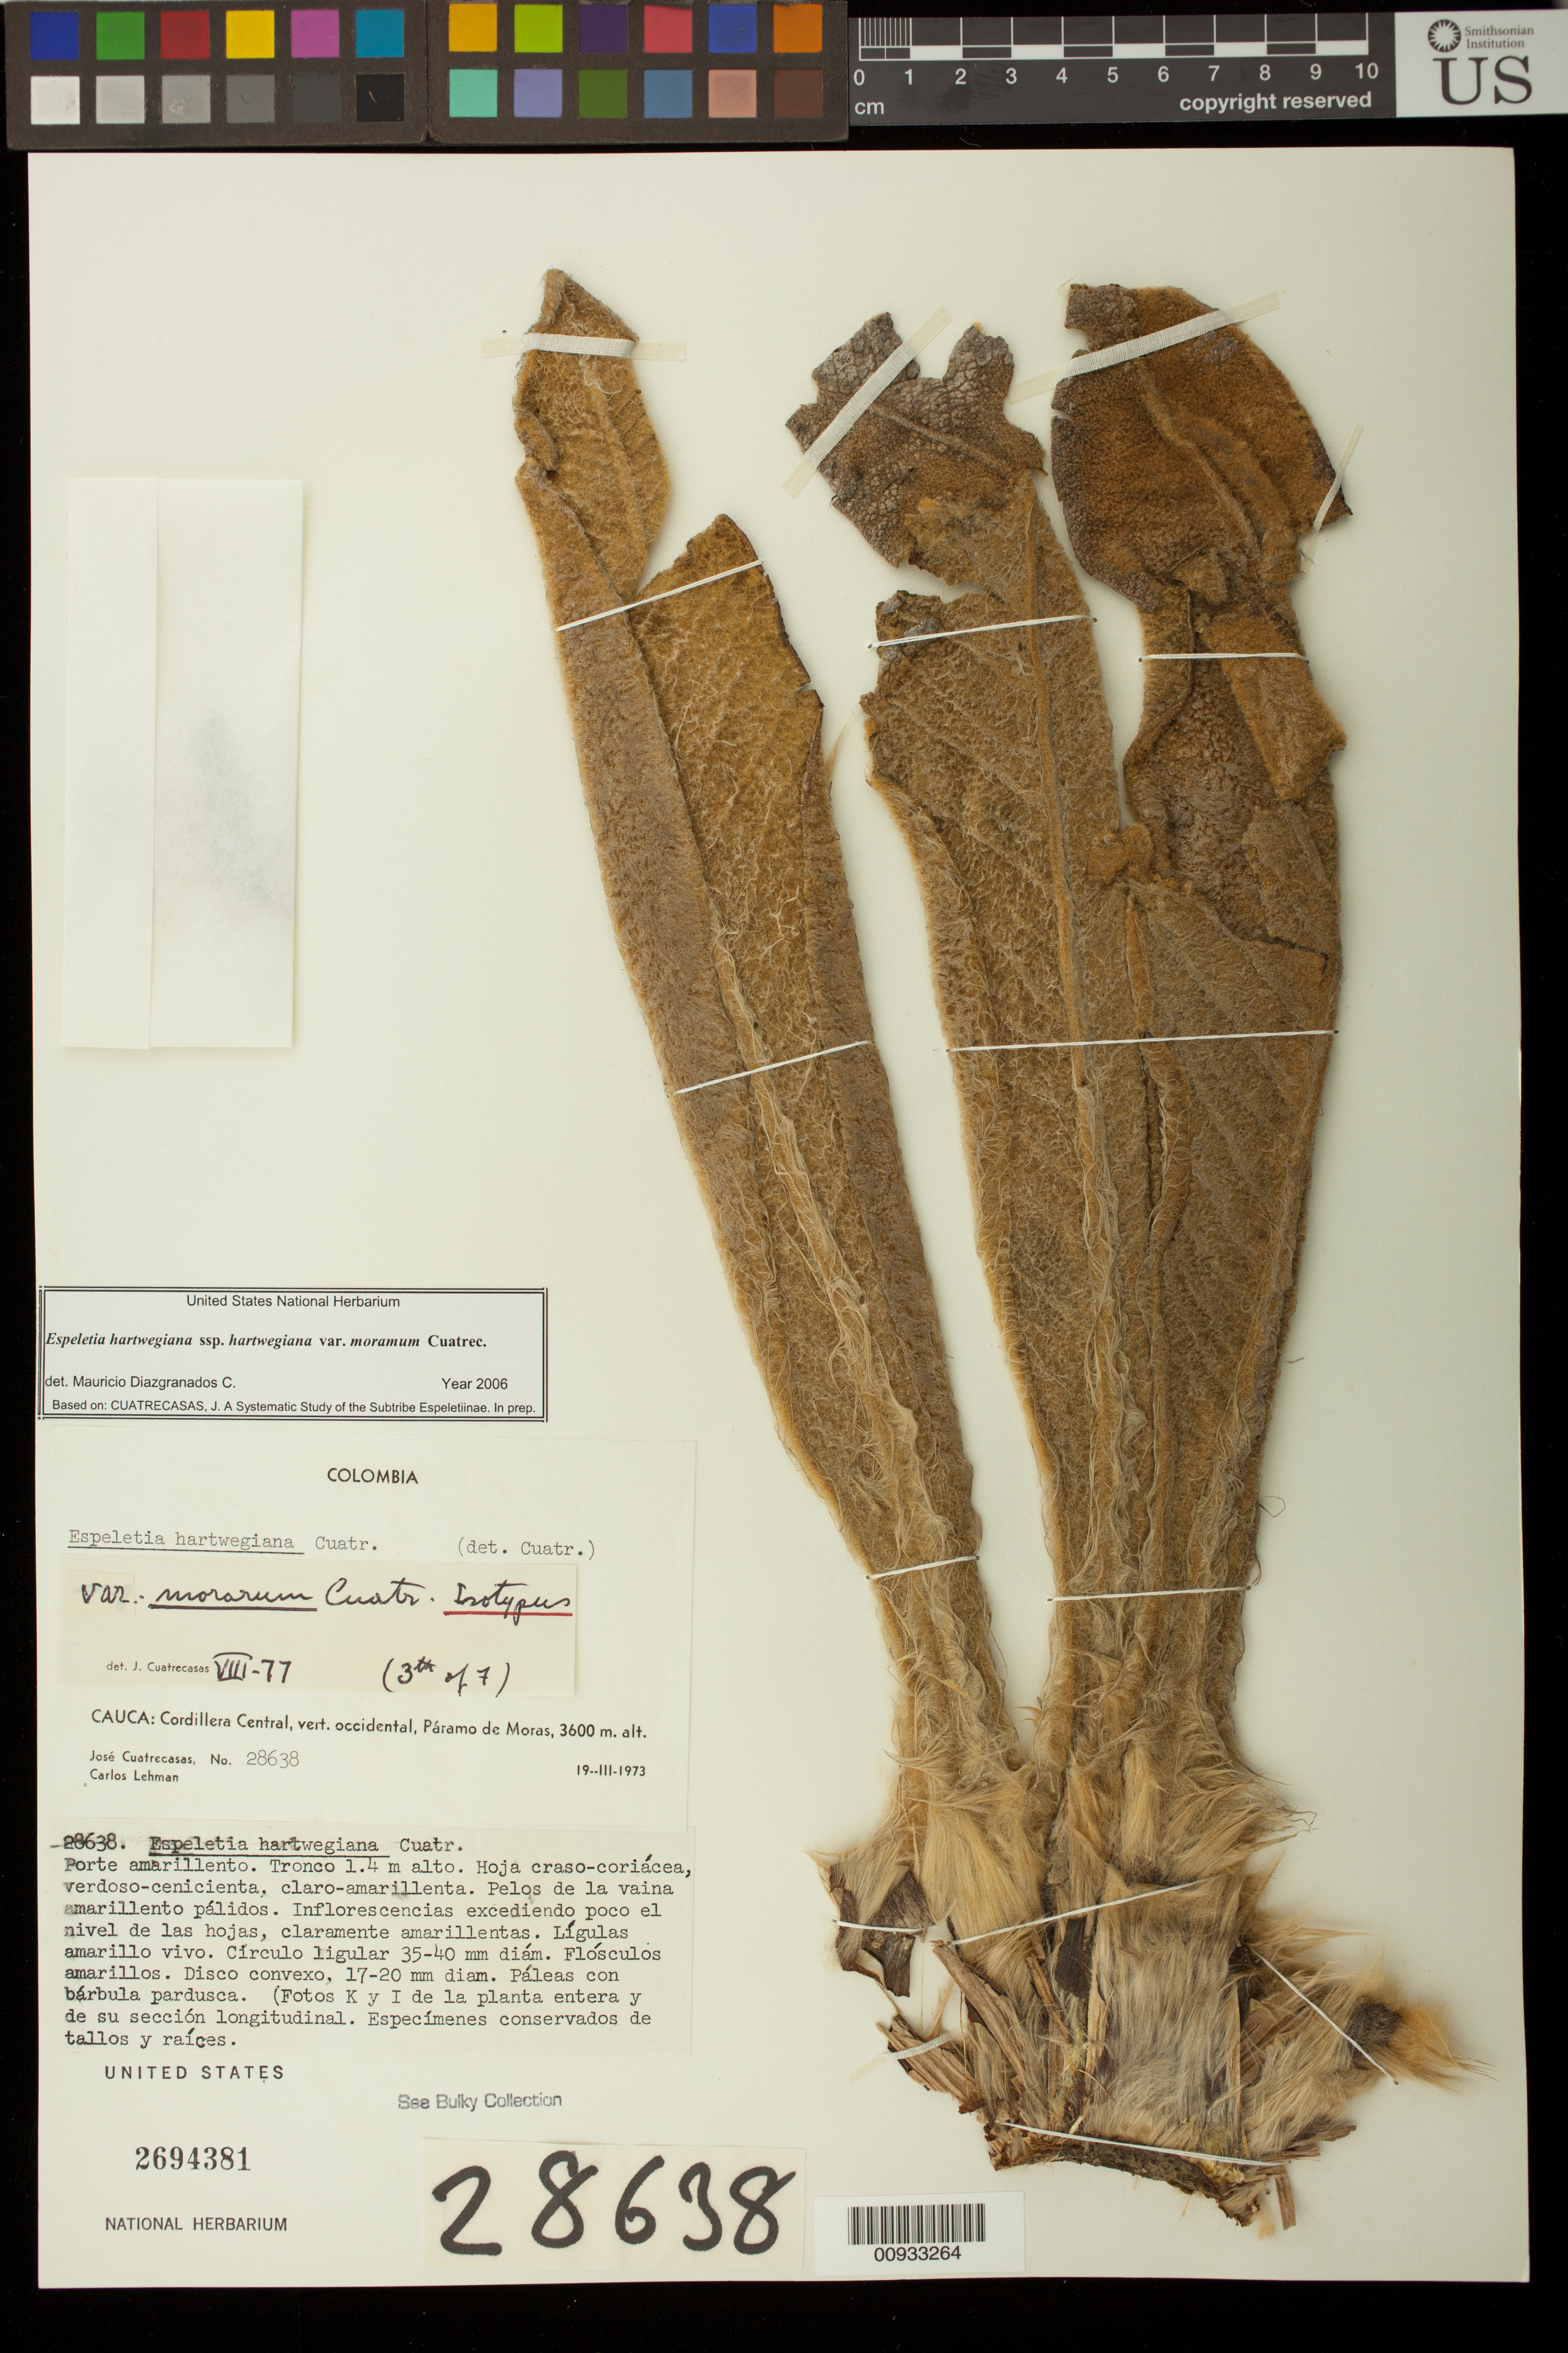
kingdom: Plantae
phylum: Tracheophyta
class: Magnoliopsida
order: Asterales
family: Asteraceae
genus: Espeletia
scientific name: Espeletia hartwegiana var. morarum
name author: Cuatrec.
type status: Isotype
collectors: J. Cuatrecasas & C. Lehman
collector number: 28638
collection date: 1973-03-19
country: Colombia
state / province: Cauca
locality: Cordillera Central, vert. occidental, páramo de Moras.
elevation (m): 3600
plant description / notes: "See Bulky Collection" (bulky isotype filed separately)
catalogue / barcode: US 2694381